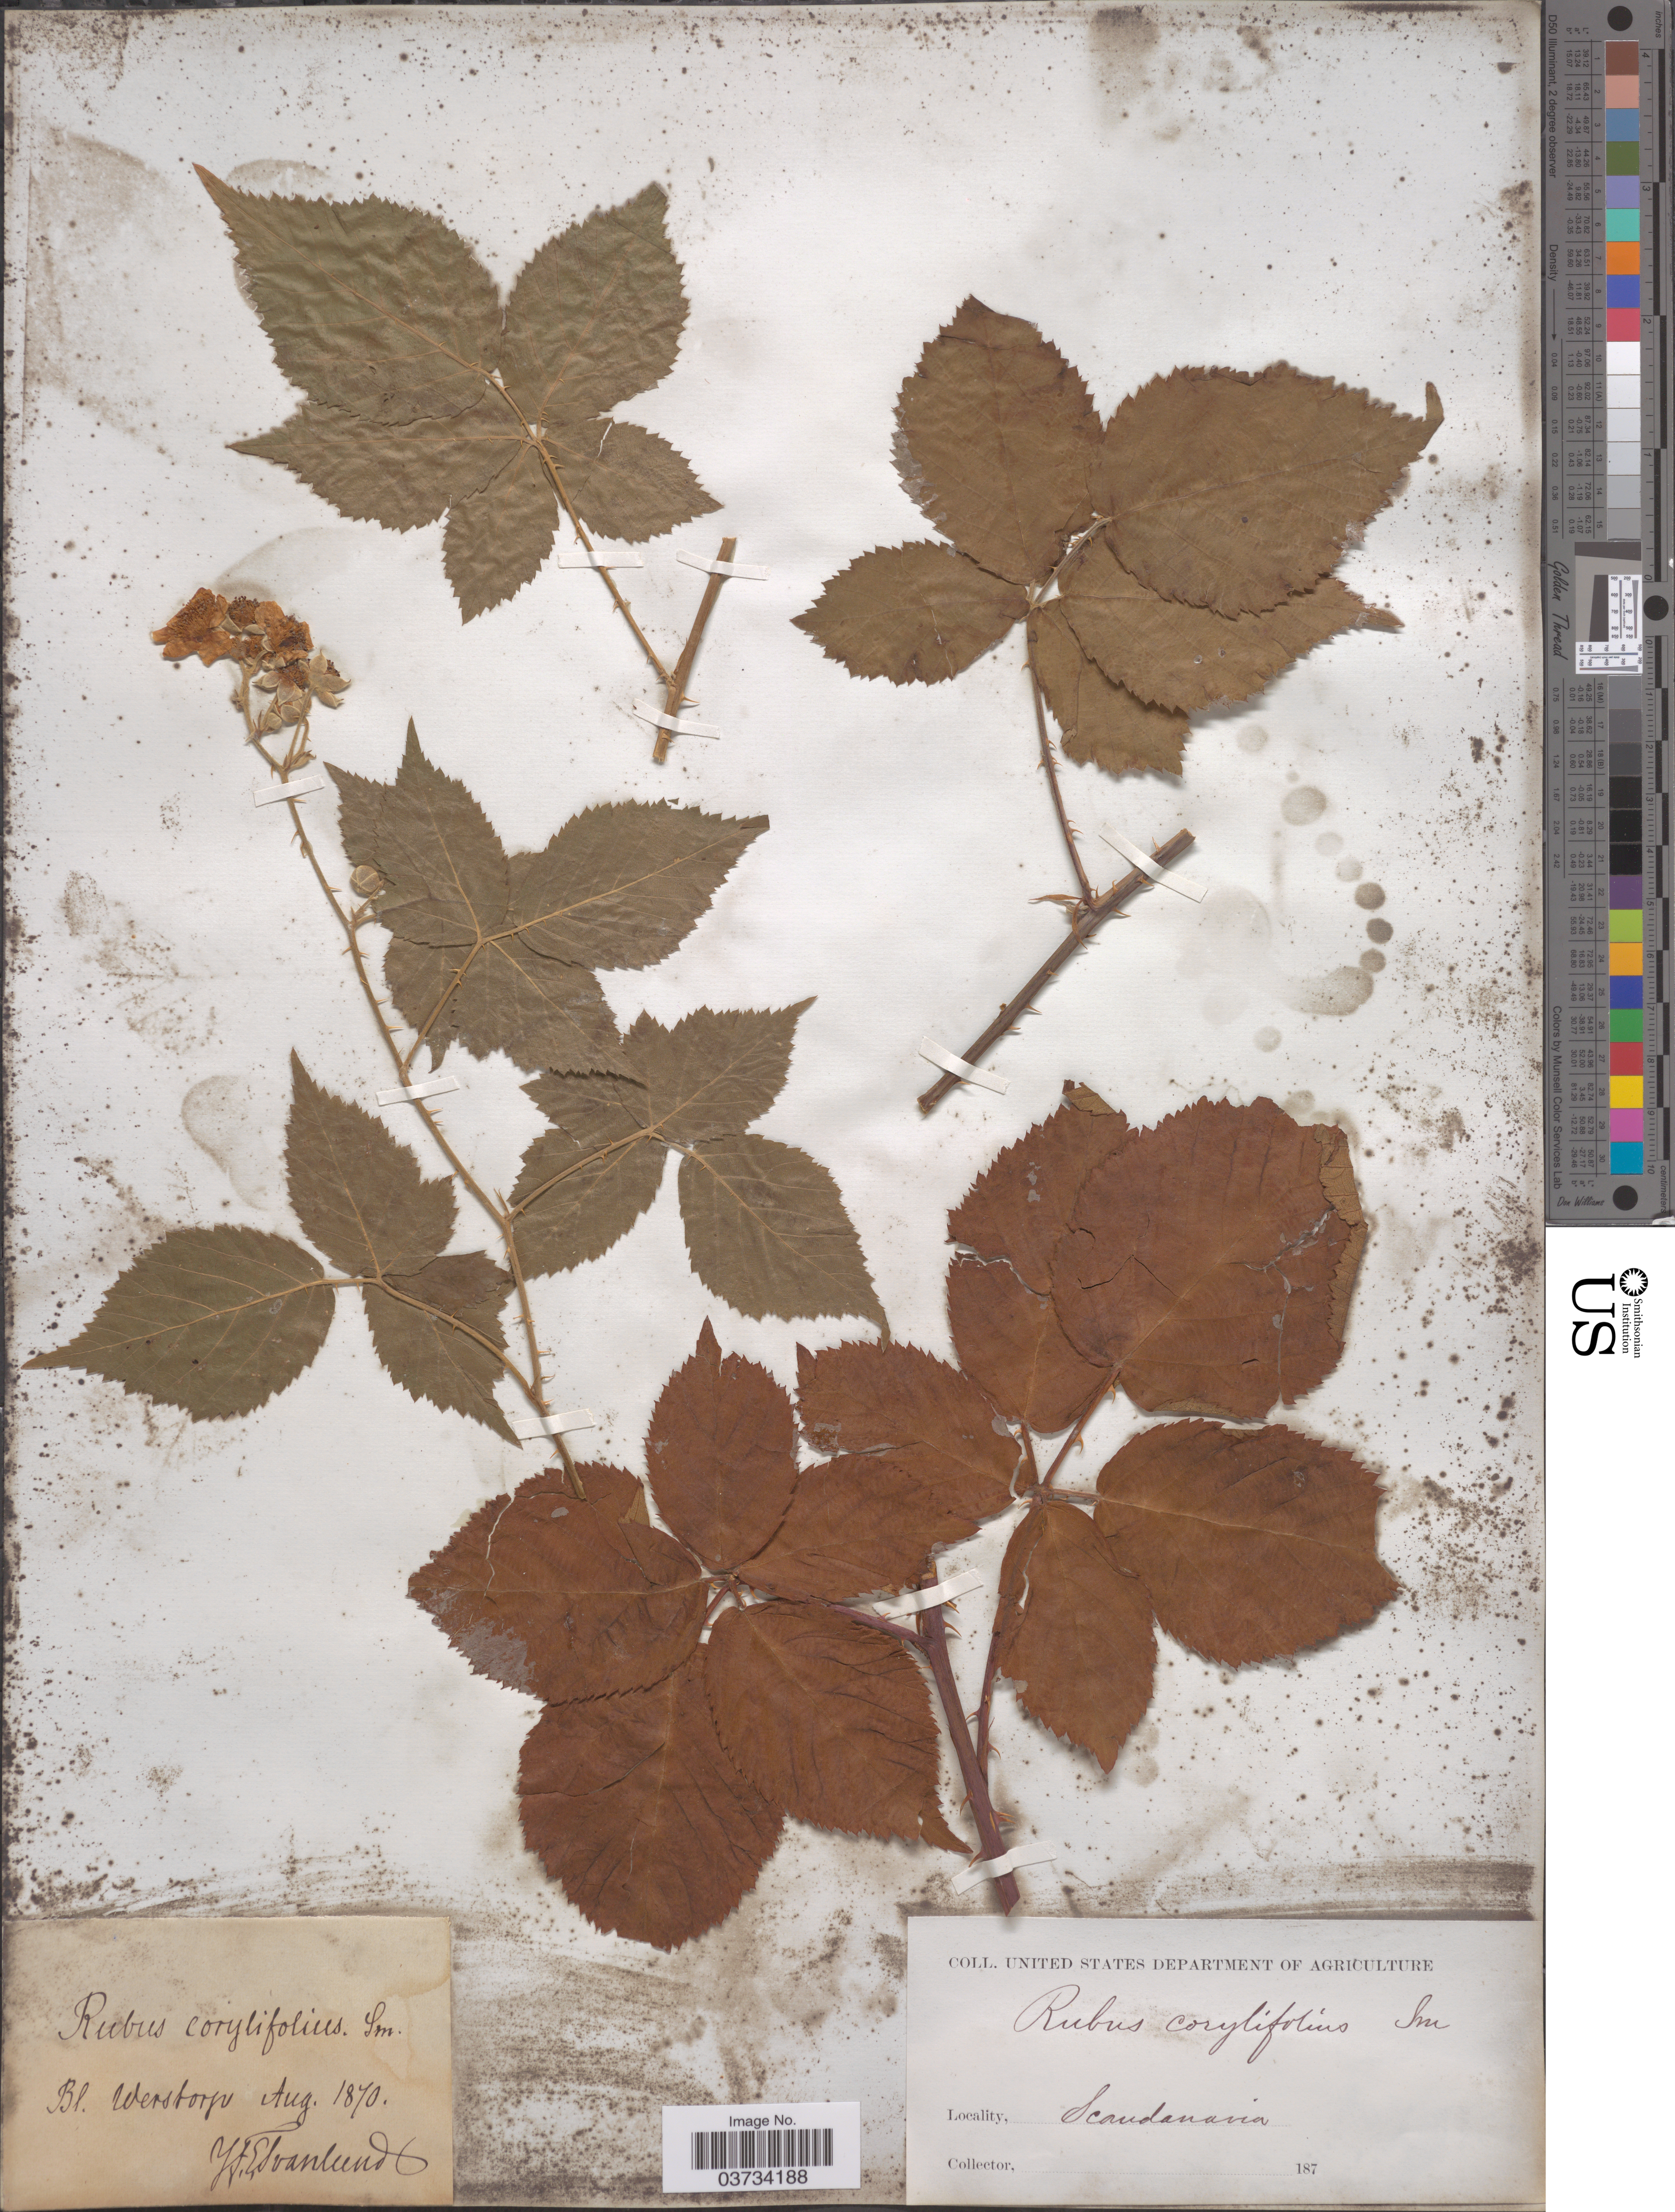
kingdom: Plantae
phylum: Tracheophyta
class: Magnoliopsida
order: Rosales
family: Rosaceae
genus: Rubus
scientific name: Rubus corylifolius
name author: Hayne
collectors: Y. Elvanlund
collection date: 1870-08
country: Sweden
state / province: Blekinge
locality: Bl. Werstorp. Scandinavia.